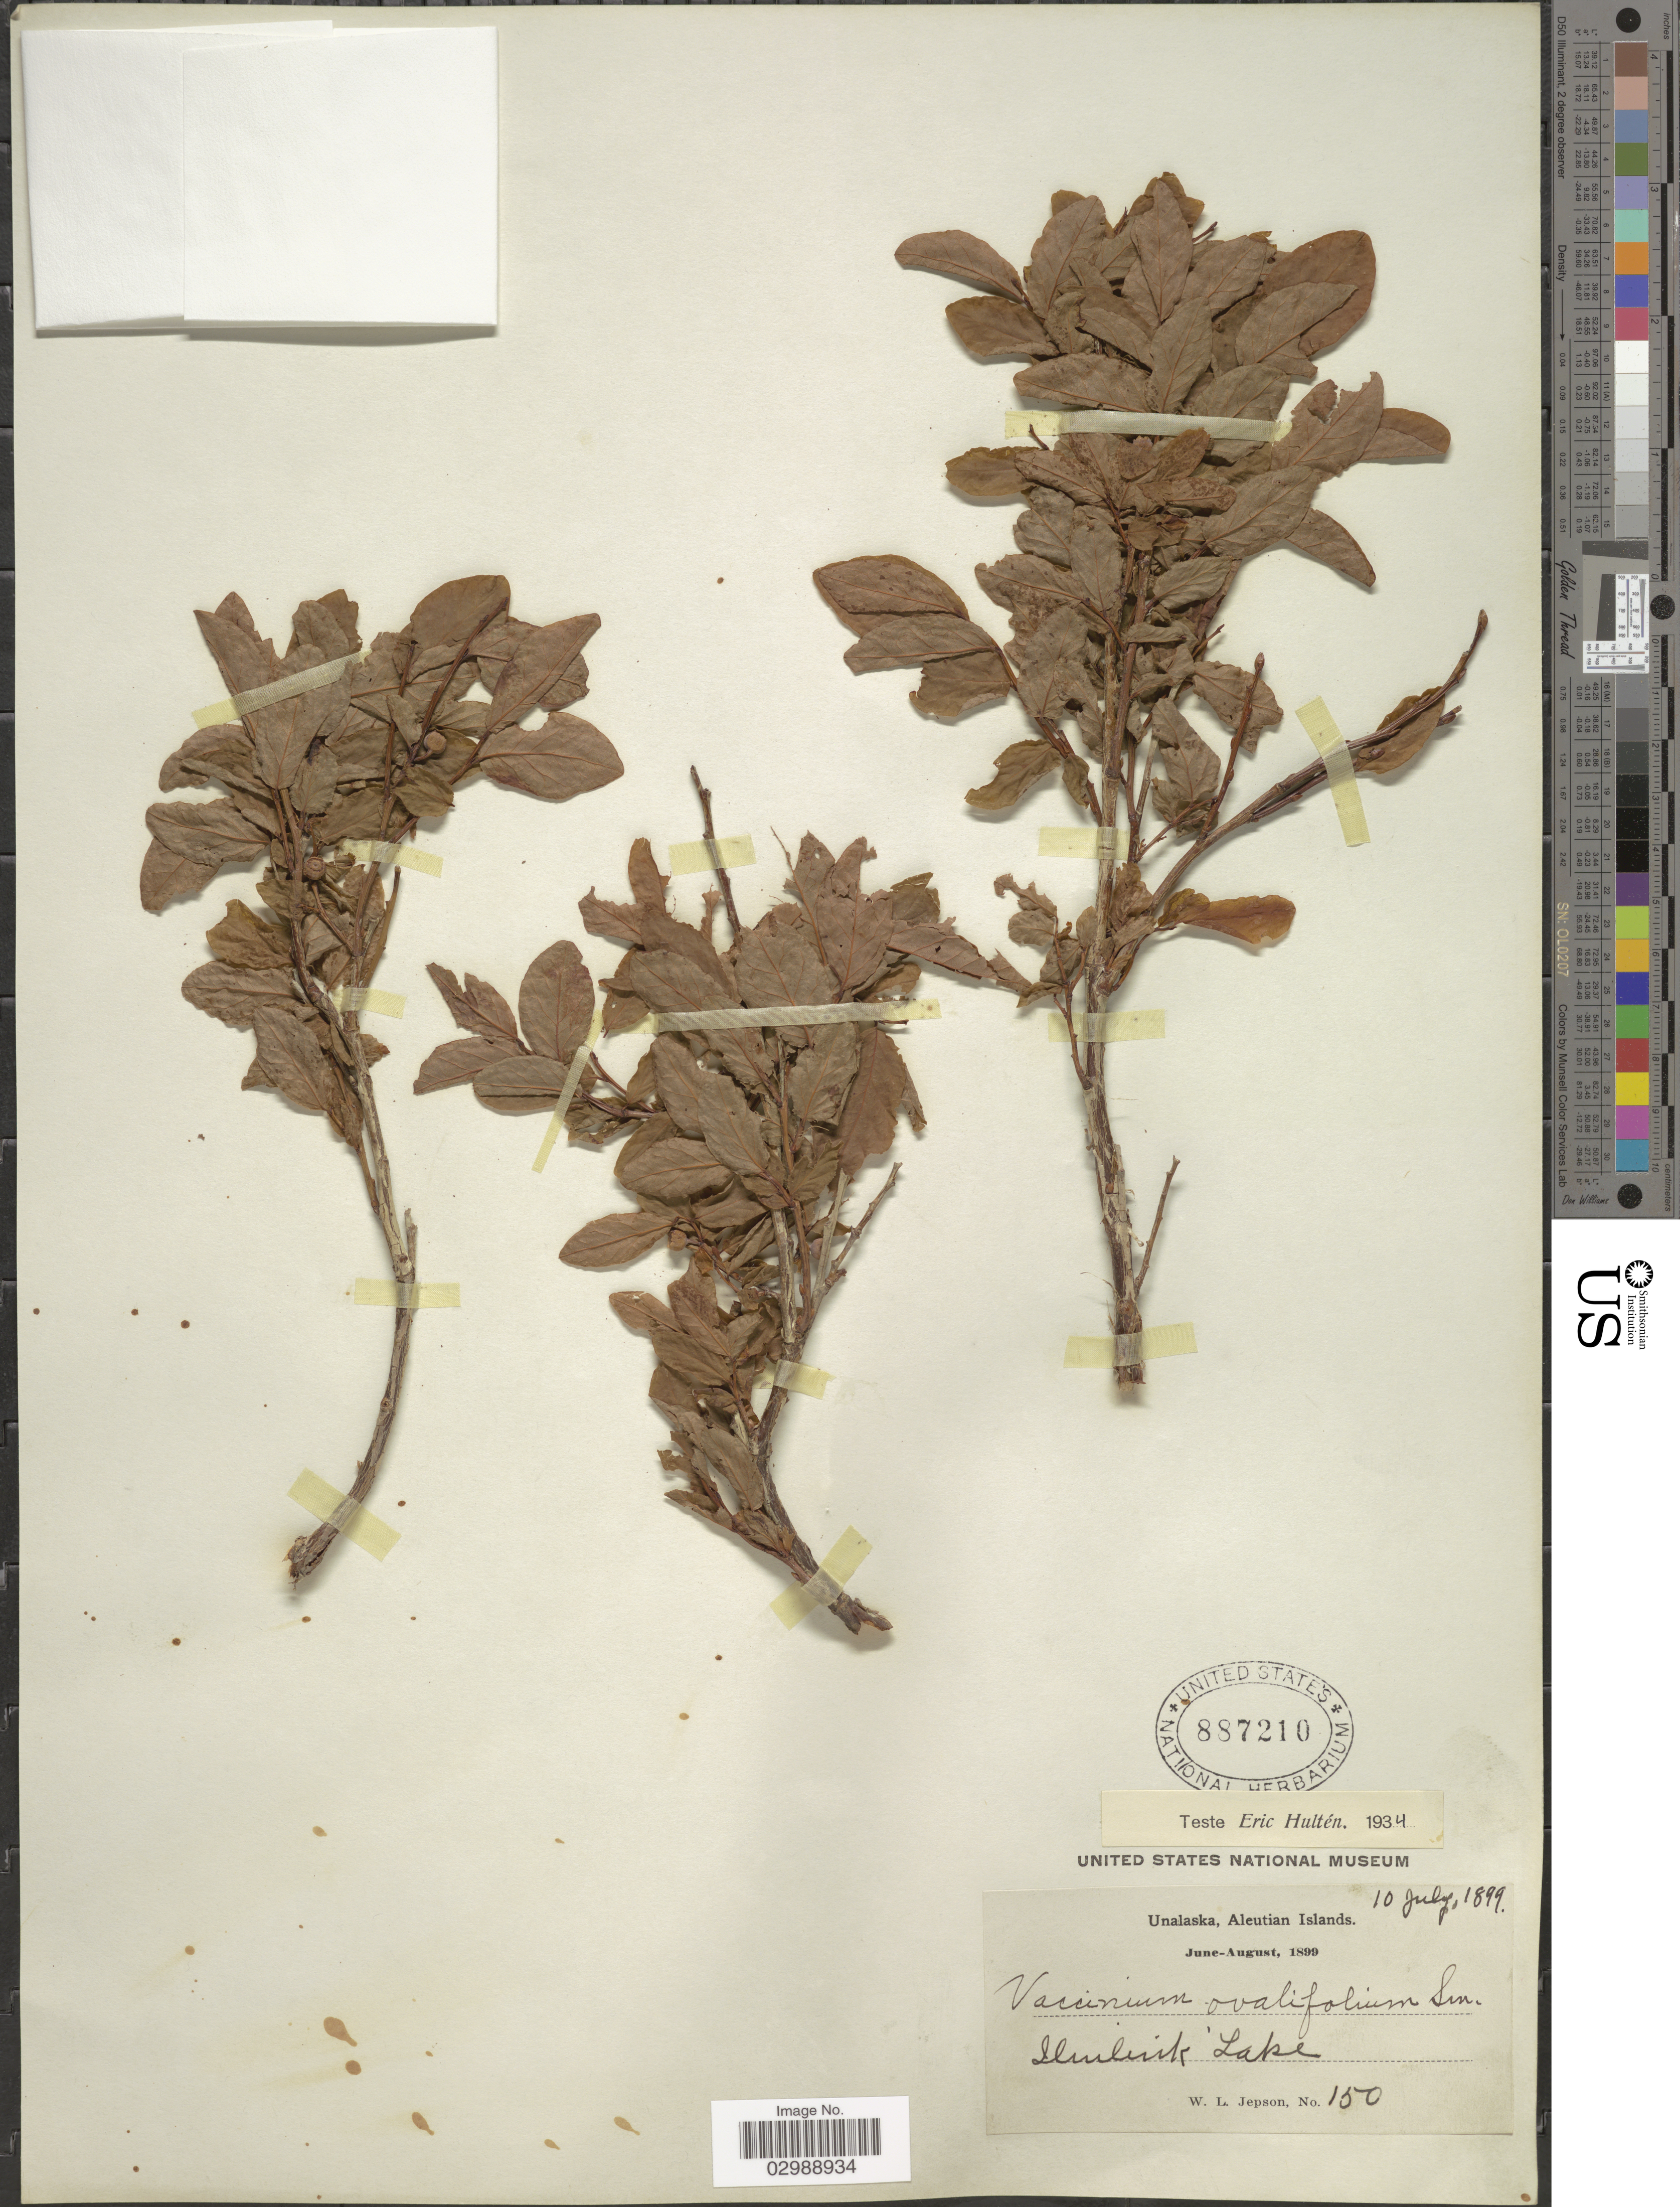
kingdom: Plantae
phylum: Tracheophyta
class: Magnoliopsida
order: Ericales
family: Ericaceae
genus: Vaccinium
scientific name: Vaccinium ovalifolium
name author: Sm.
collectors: W. L. Jepson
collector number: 150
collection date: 1899-07-10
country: United States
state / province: Alaska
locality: Unalaska, Aleutian Islands. Iluiliuk Lake.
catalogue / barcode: US 887210